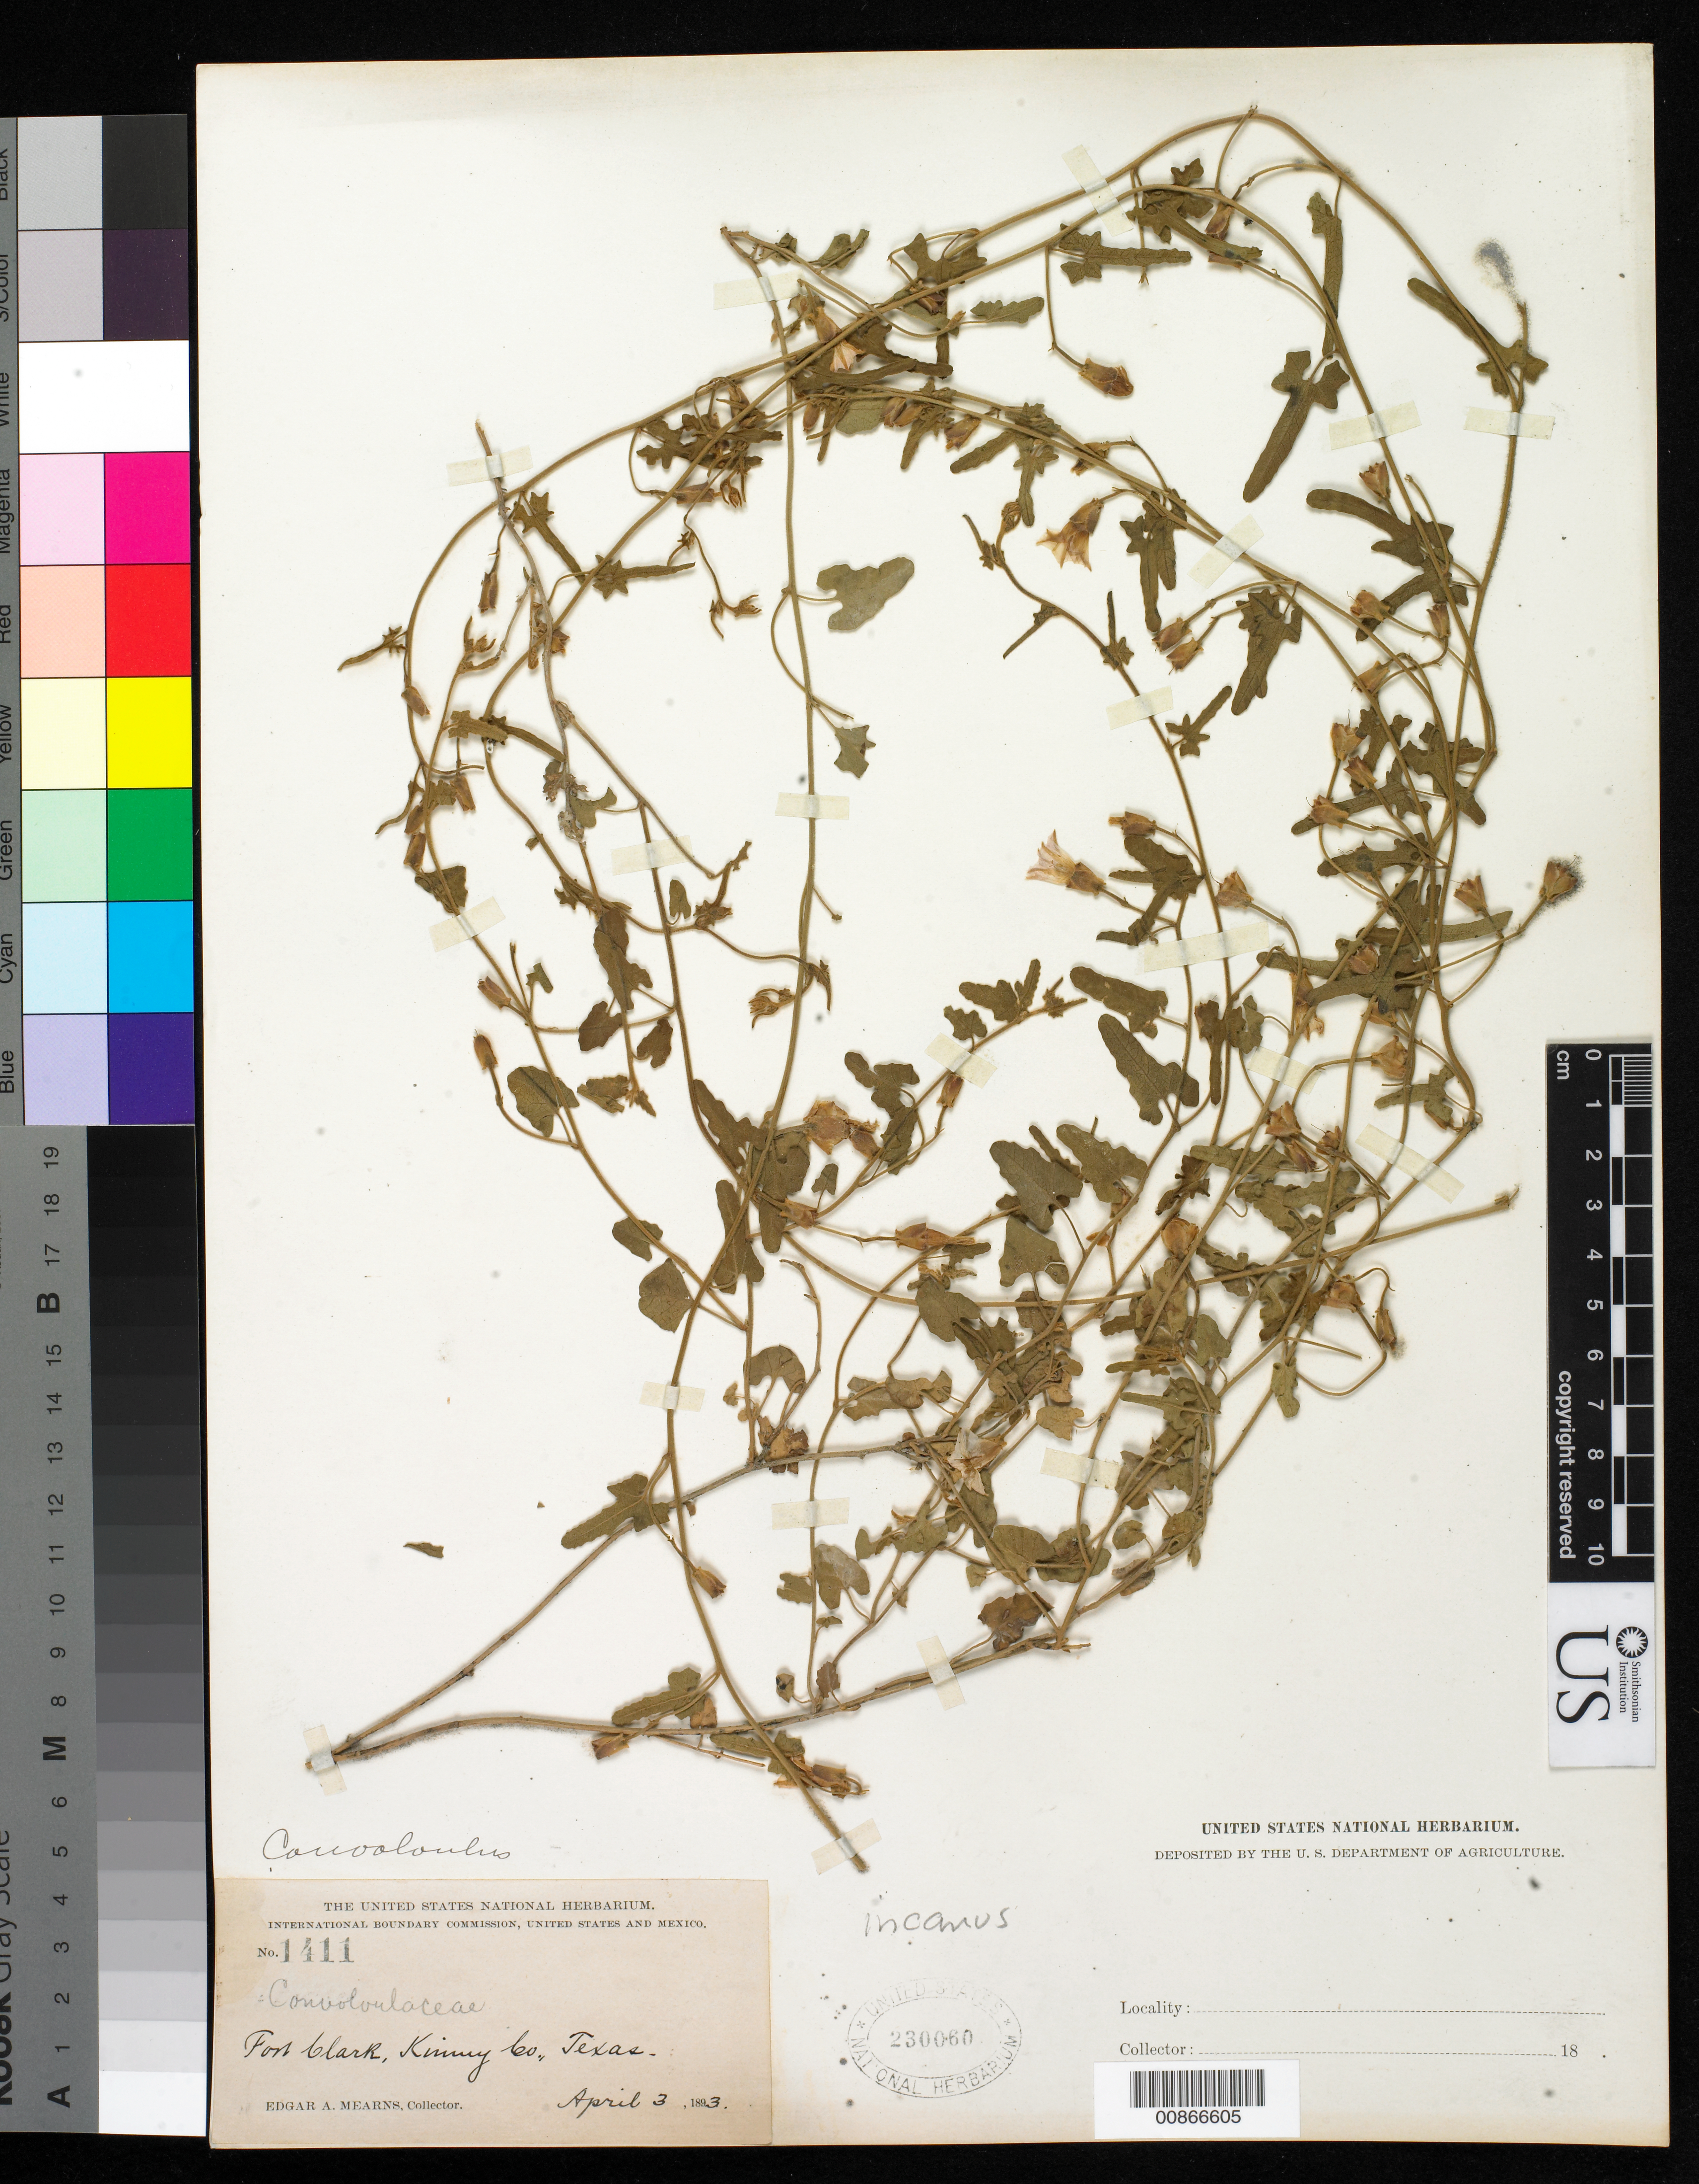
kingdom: Plantae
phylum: Tracheophyta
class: Magnoliopsida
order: Solanales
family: Convolvulaceae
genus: Convolvulus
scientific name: Convolvulus incanus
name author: Vahl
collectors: E. A. Mearns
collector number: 1411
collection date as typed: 03 Apr 1893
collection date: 1893-04-03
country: United States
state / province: Texas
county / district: Kinney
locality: Fort Clark, Kinney County, Texas.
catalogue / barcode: US 230060